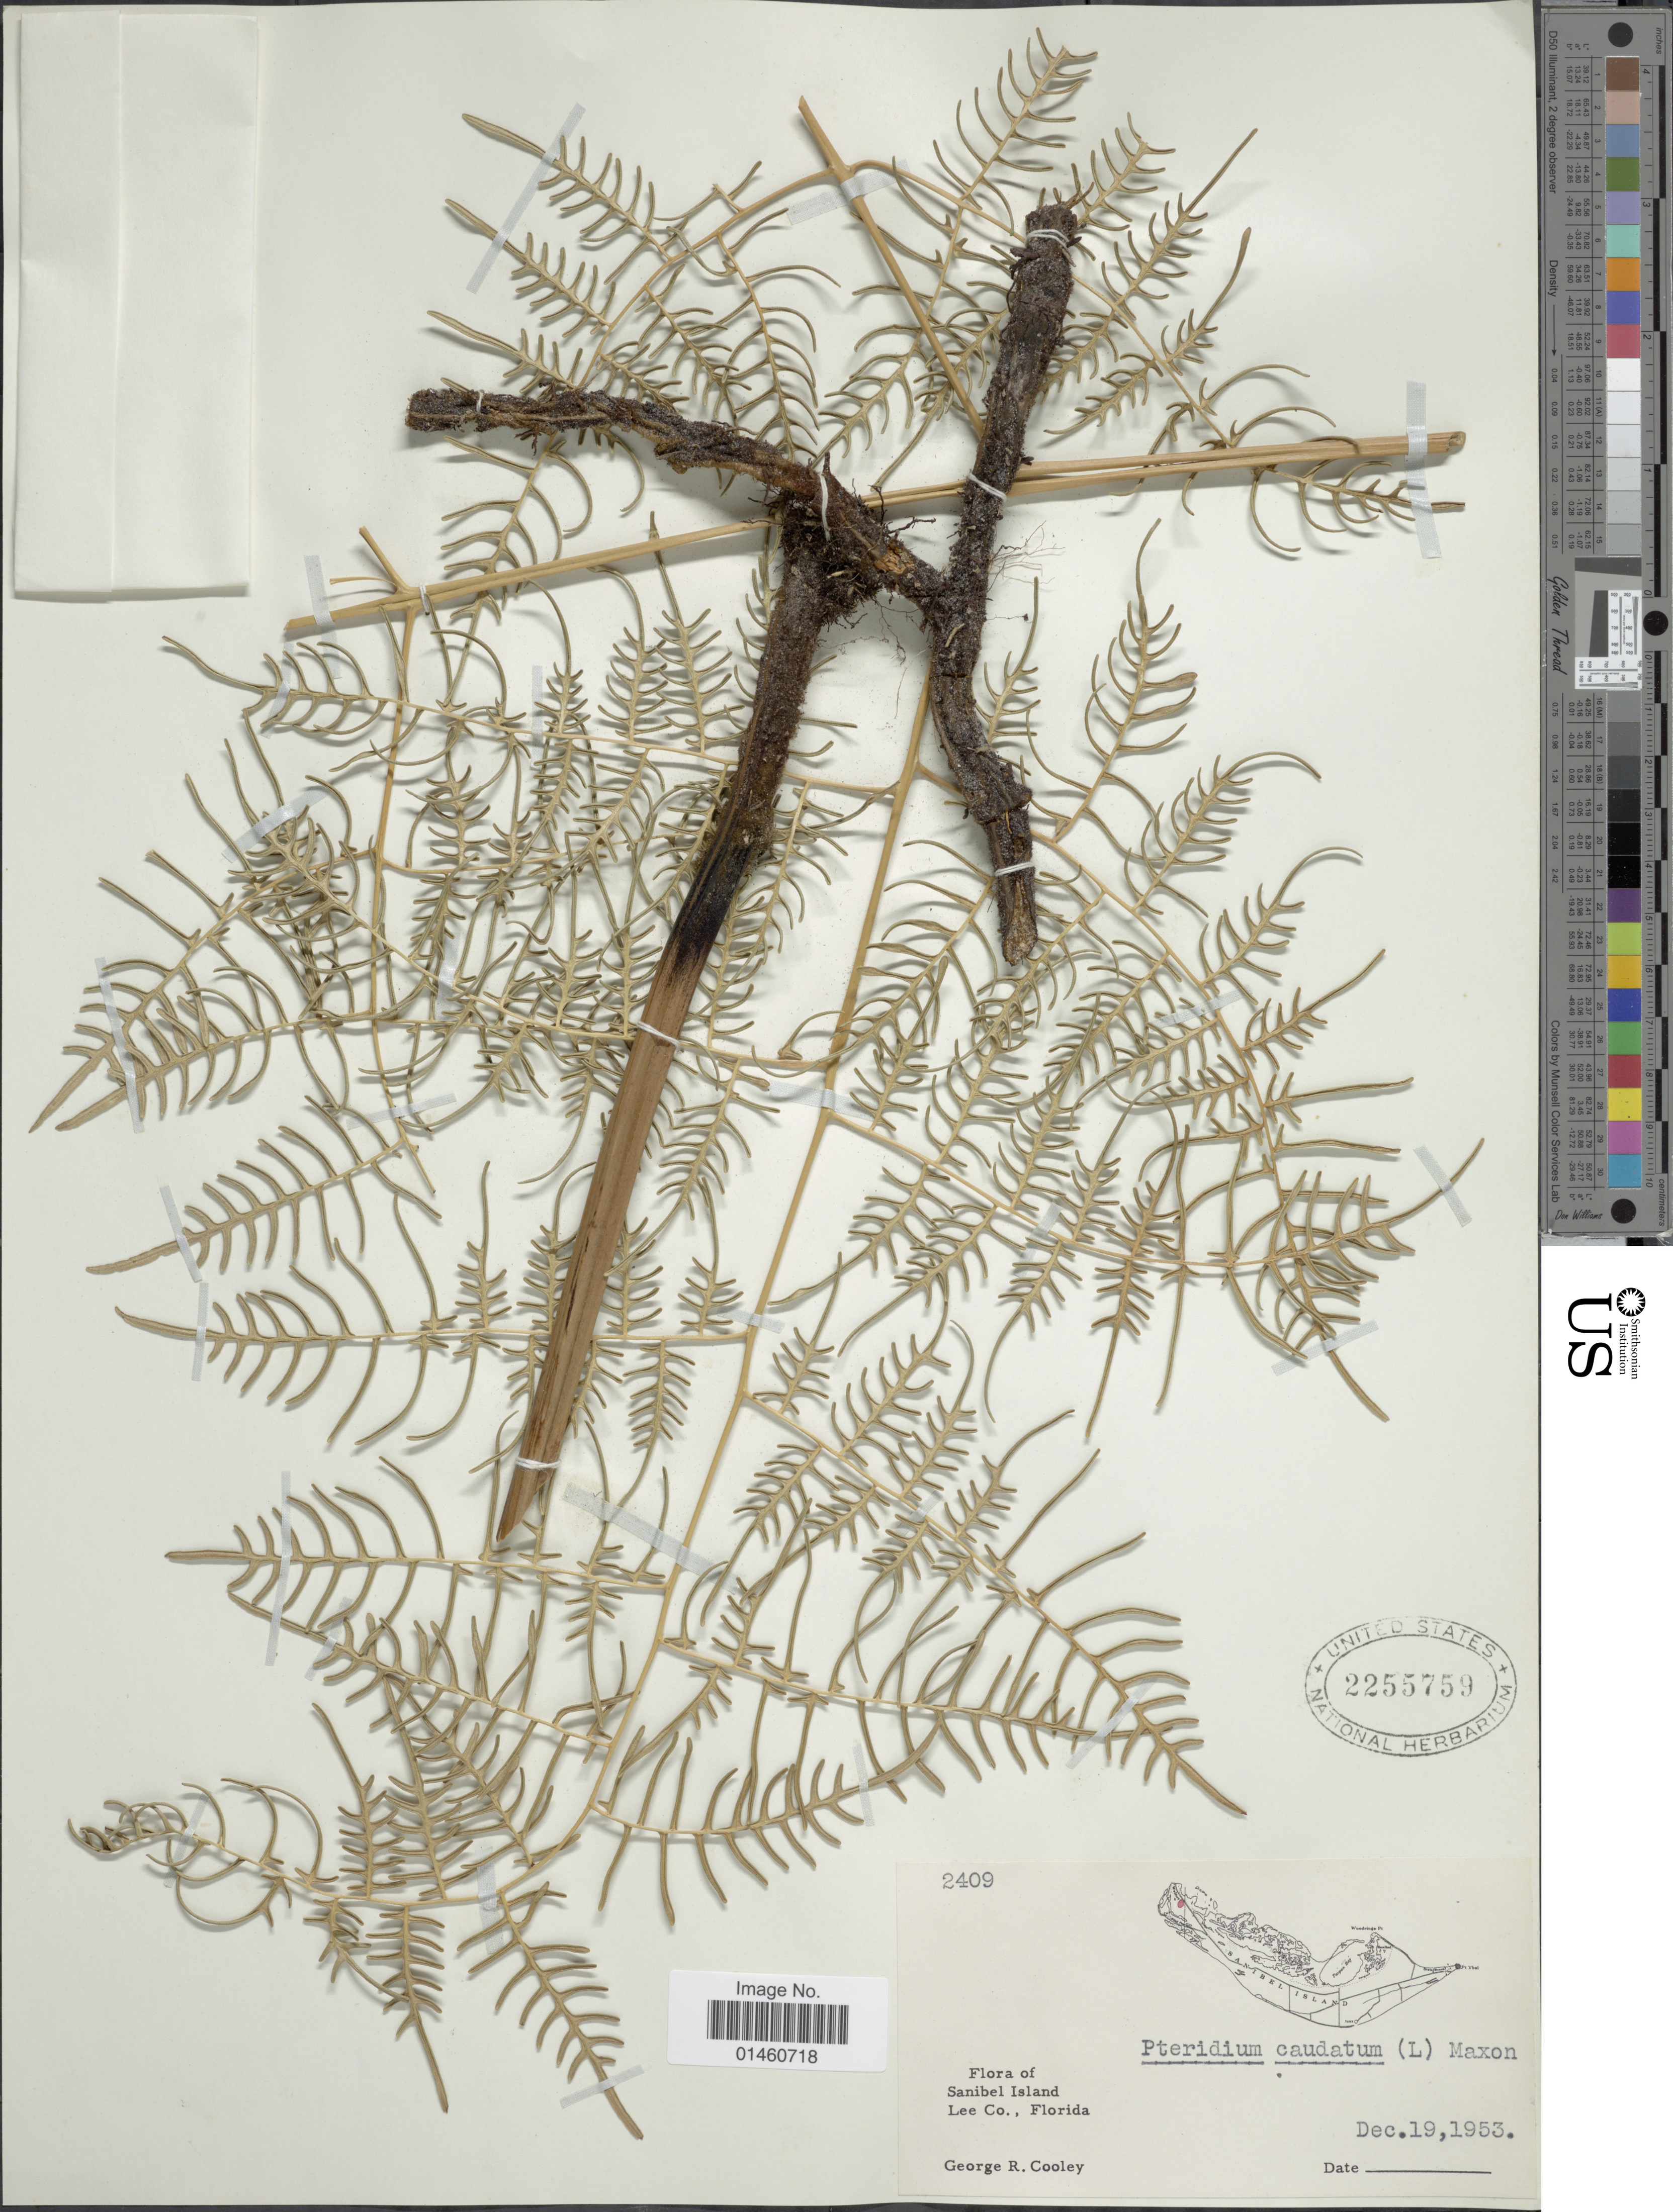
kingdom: Plantae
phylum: Tracheophyta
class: Polypodiopsida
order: Polypodiales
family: Dennstaedtiaceae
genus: Pteridium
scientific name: Pteridium caudatum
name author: (L.) Maxon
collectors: G. R. Cooley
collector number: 2409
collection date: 1953-12-19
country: United States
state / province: Florida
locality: Sanibel Island, Lee Co.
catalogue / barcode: US 2255759